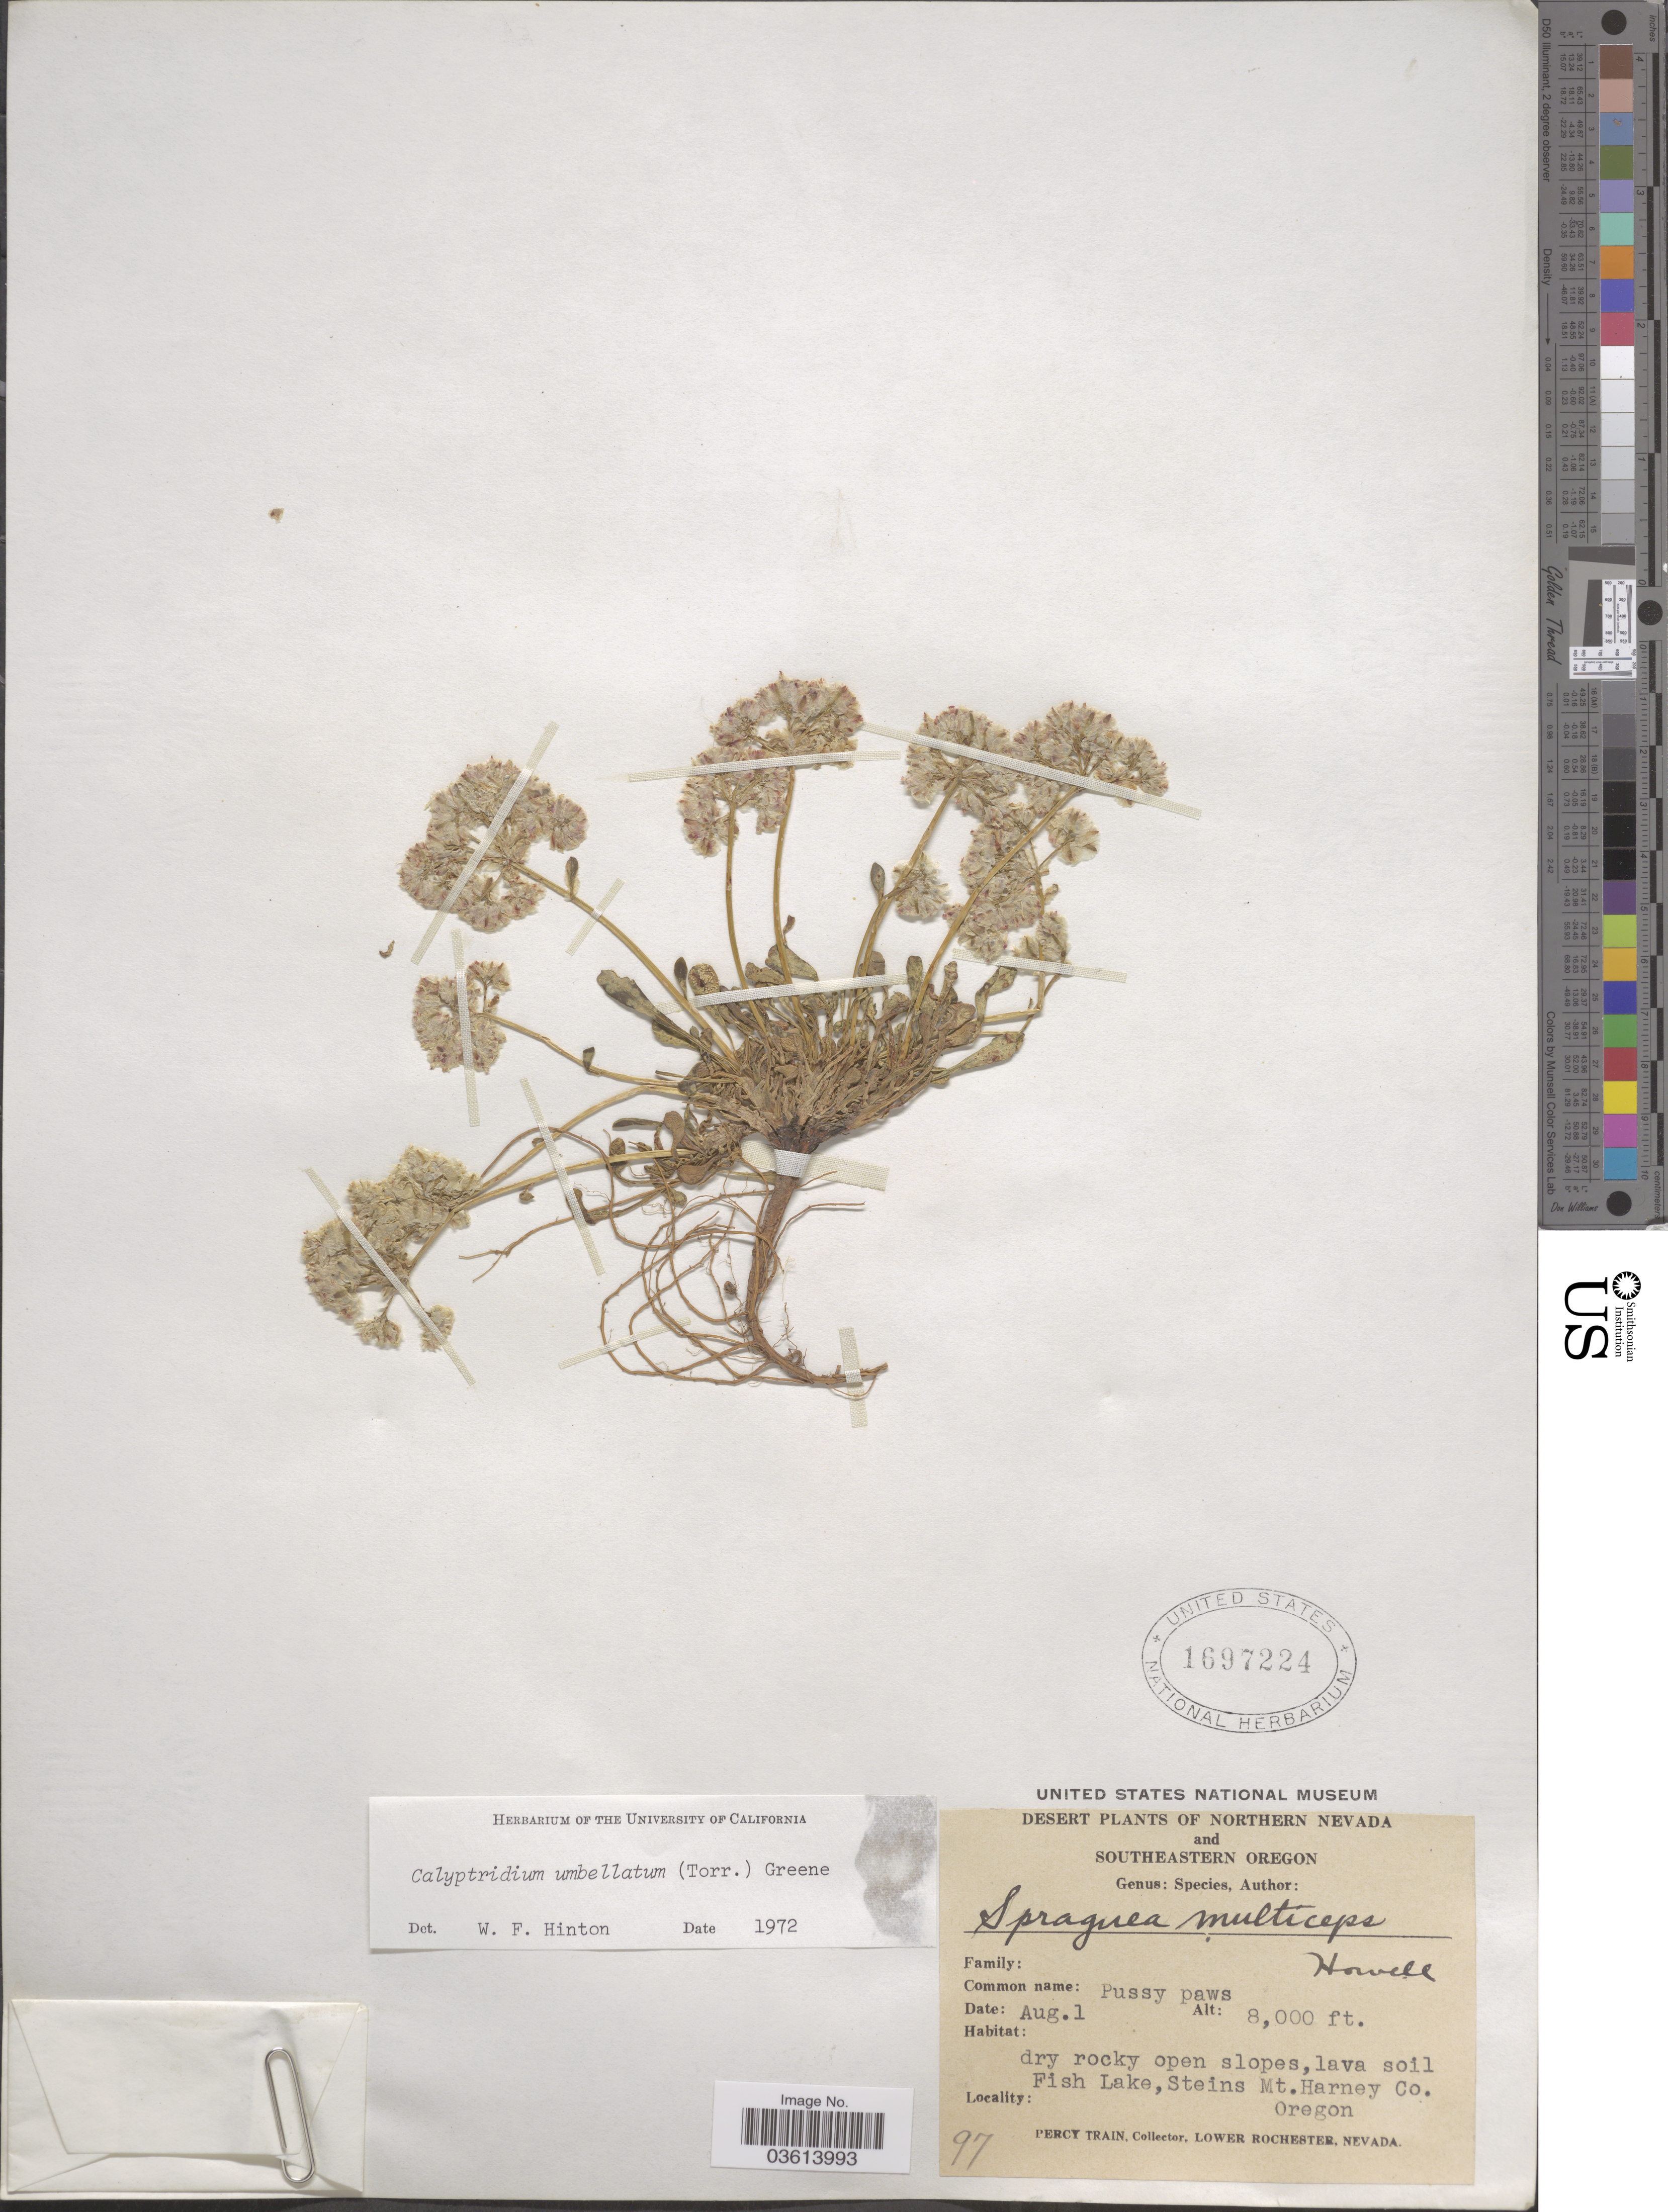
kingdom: Plantae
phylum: Tracheophyta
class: Magnoliopsida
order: Caryophyllales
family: Montiaceae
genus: Calyptridium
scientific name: Calyptridium umbellatum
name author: (Torr.) Greene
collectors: P. Train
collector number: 97?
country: United States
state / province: Oregon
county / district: Harney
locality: Southeastern Oregon. Fish Lake, Steins Mt. Harney Co.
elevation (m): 2438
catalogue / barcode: US 1697224